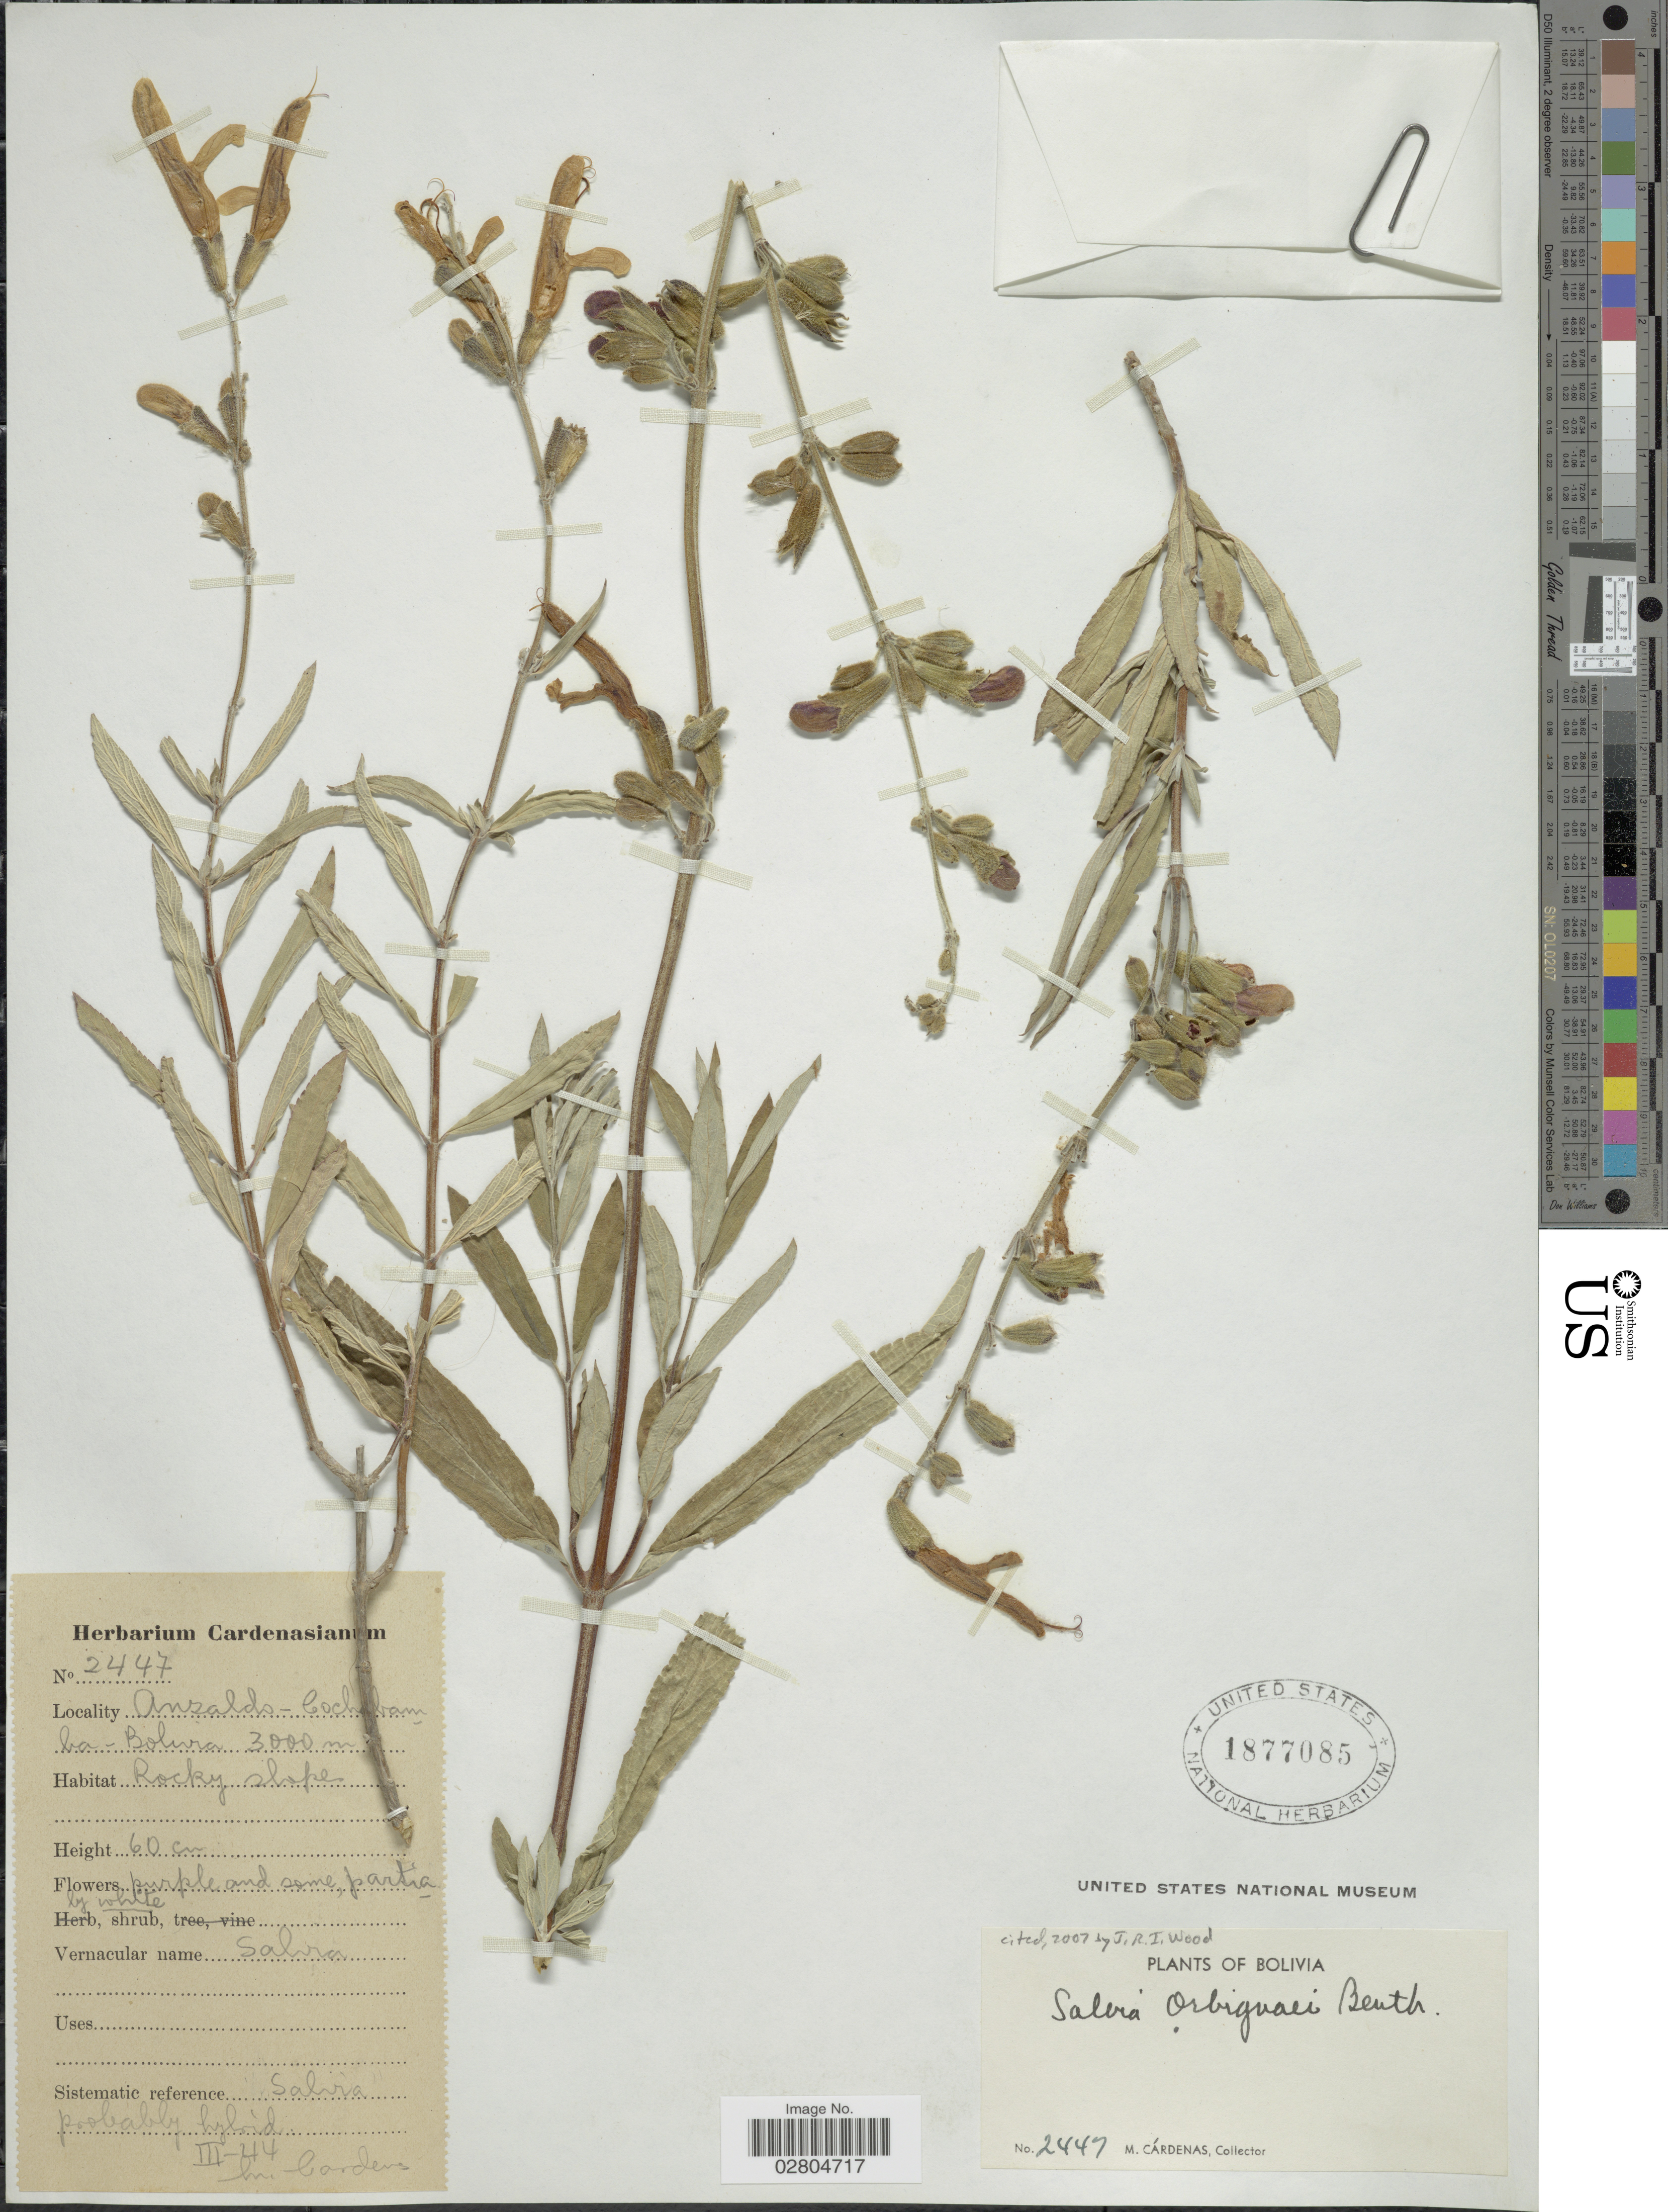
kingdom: Plantae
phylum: Tracheophyta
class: Magnoliopsida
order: Lamiales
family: Lamiaceae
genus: Salvia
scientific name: Salvia orbignaei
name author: Benth.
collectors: M. Cárdenas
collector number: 2447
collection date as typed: Transcribed d/m/y: /3/44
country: Bolivia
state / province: Cochabamba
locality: Anzaldo.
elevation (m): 3000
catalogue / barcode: US 1877085